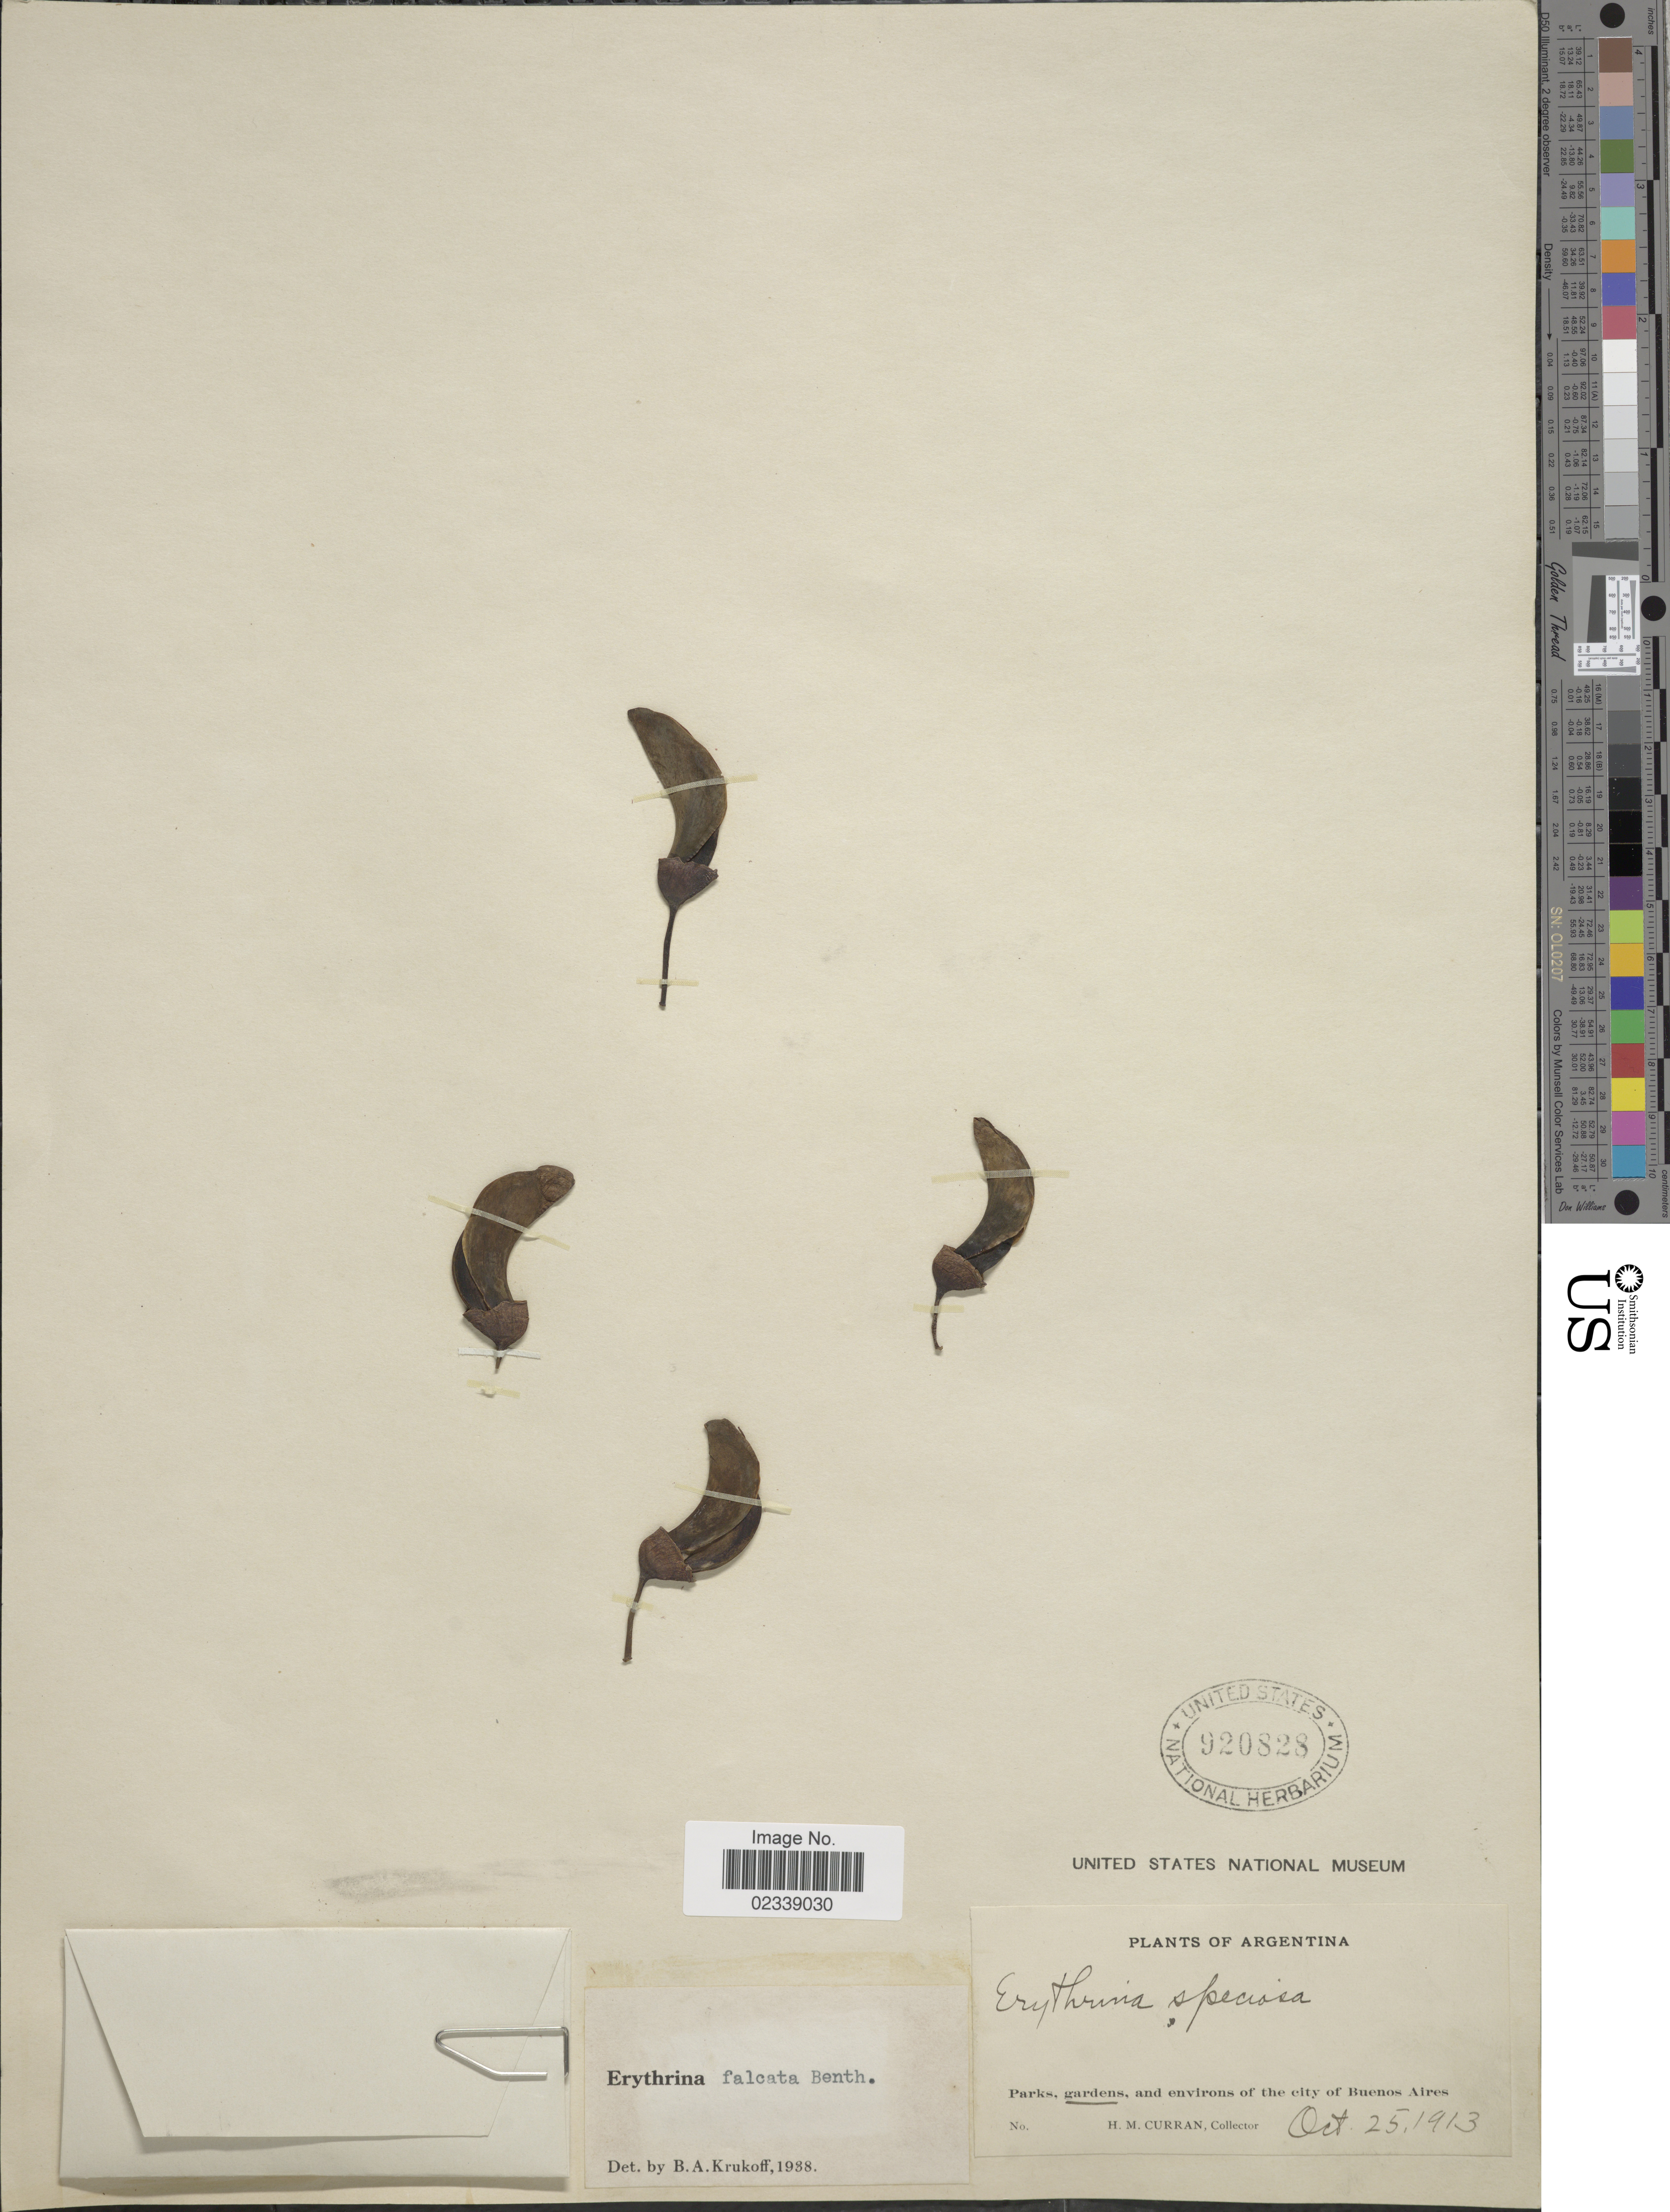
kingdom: Plantae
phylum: Tracheophyta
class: Magnoliopsida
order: Fabales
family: Fabaceae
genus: Erythrina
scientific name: Erythrina falcata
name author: Benth.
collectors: H. M. Curran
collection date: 1913-10-25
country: Argentina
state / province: Buenos Aires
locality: Parks, gardens, and environs of the city of Buenos Aires.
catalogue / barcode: US 920828